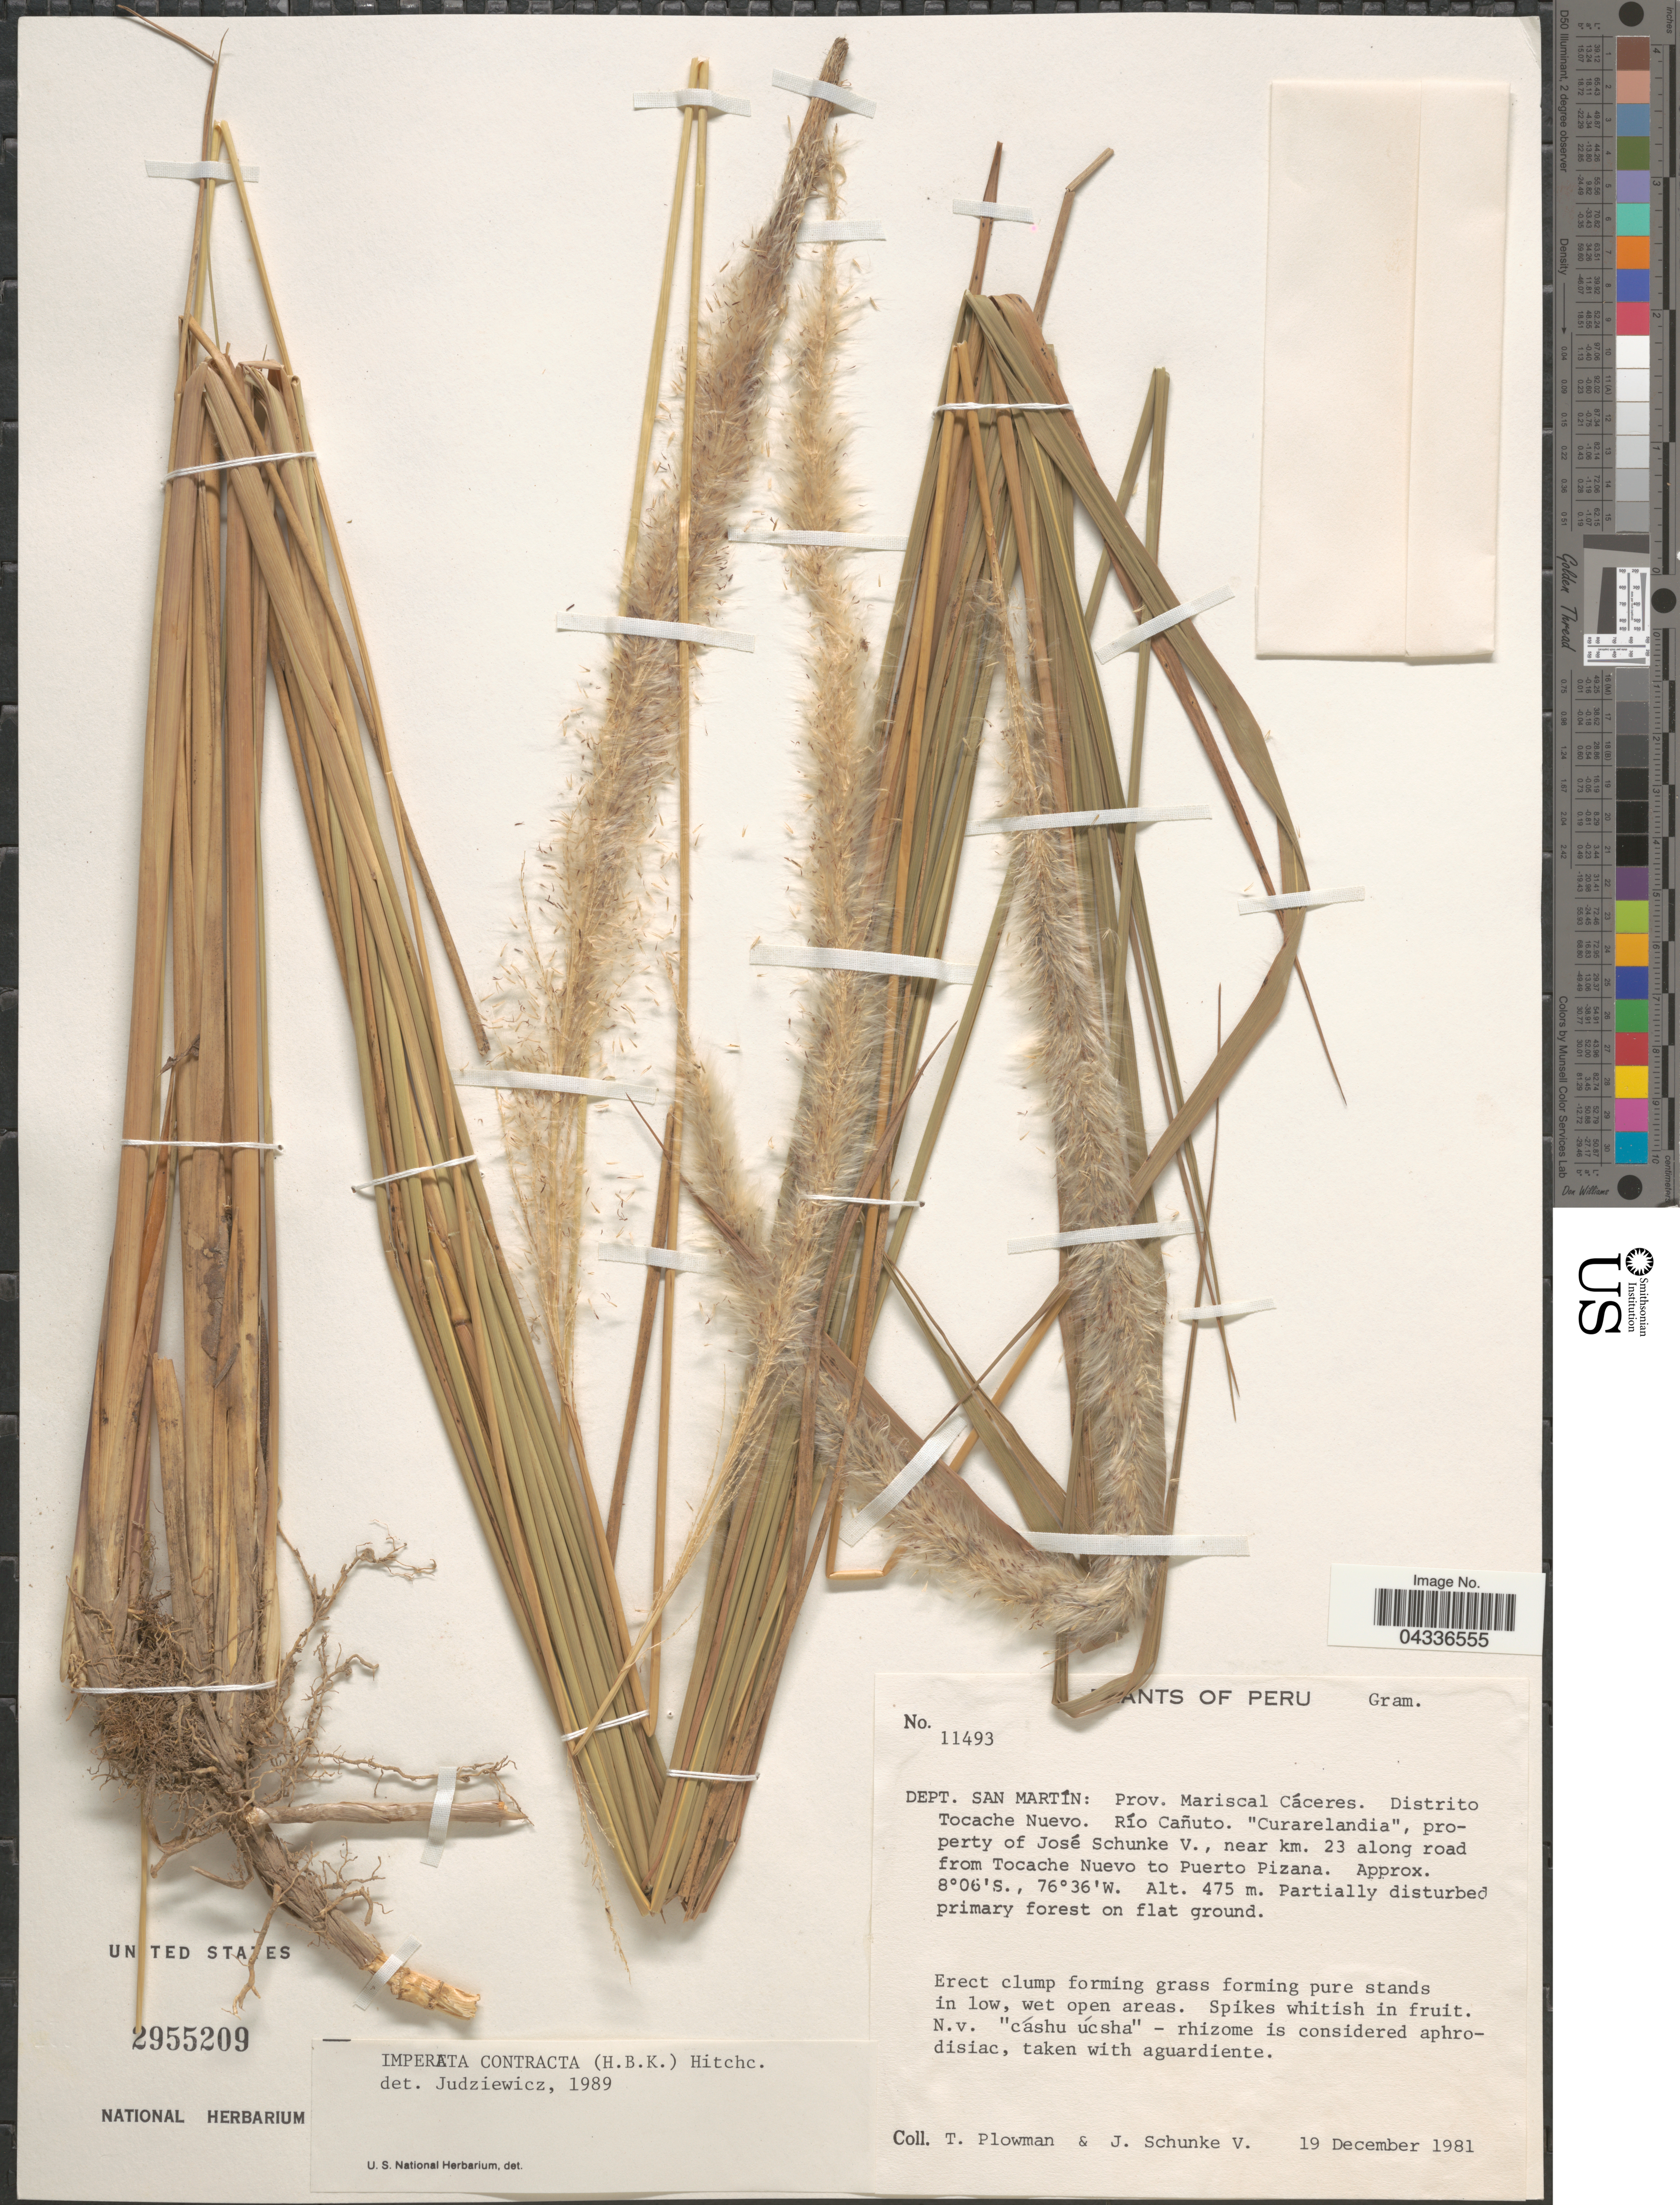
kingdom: Plantae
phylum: Tracheophyta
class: Liliopsida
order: Poales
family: Poaceae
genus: Imperata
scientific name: Imperata contracta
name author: (Kunth) Hitchc.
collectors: T. Plowman & J. Schunke Vigo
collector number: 11493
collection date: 1981-12-19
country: Peru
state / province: San Martín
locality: Dept. San Martín: Prov. Mariscal Cáceres. Distrito Tocache Nuevo. Río Cañuto. "Curarelandia", property of José Schunke V., near km. 23 along road from Tocache Nuevo to Puerto Pizana.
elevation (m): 475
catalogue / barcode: US 2955209